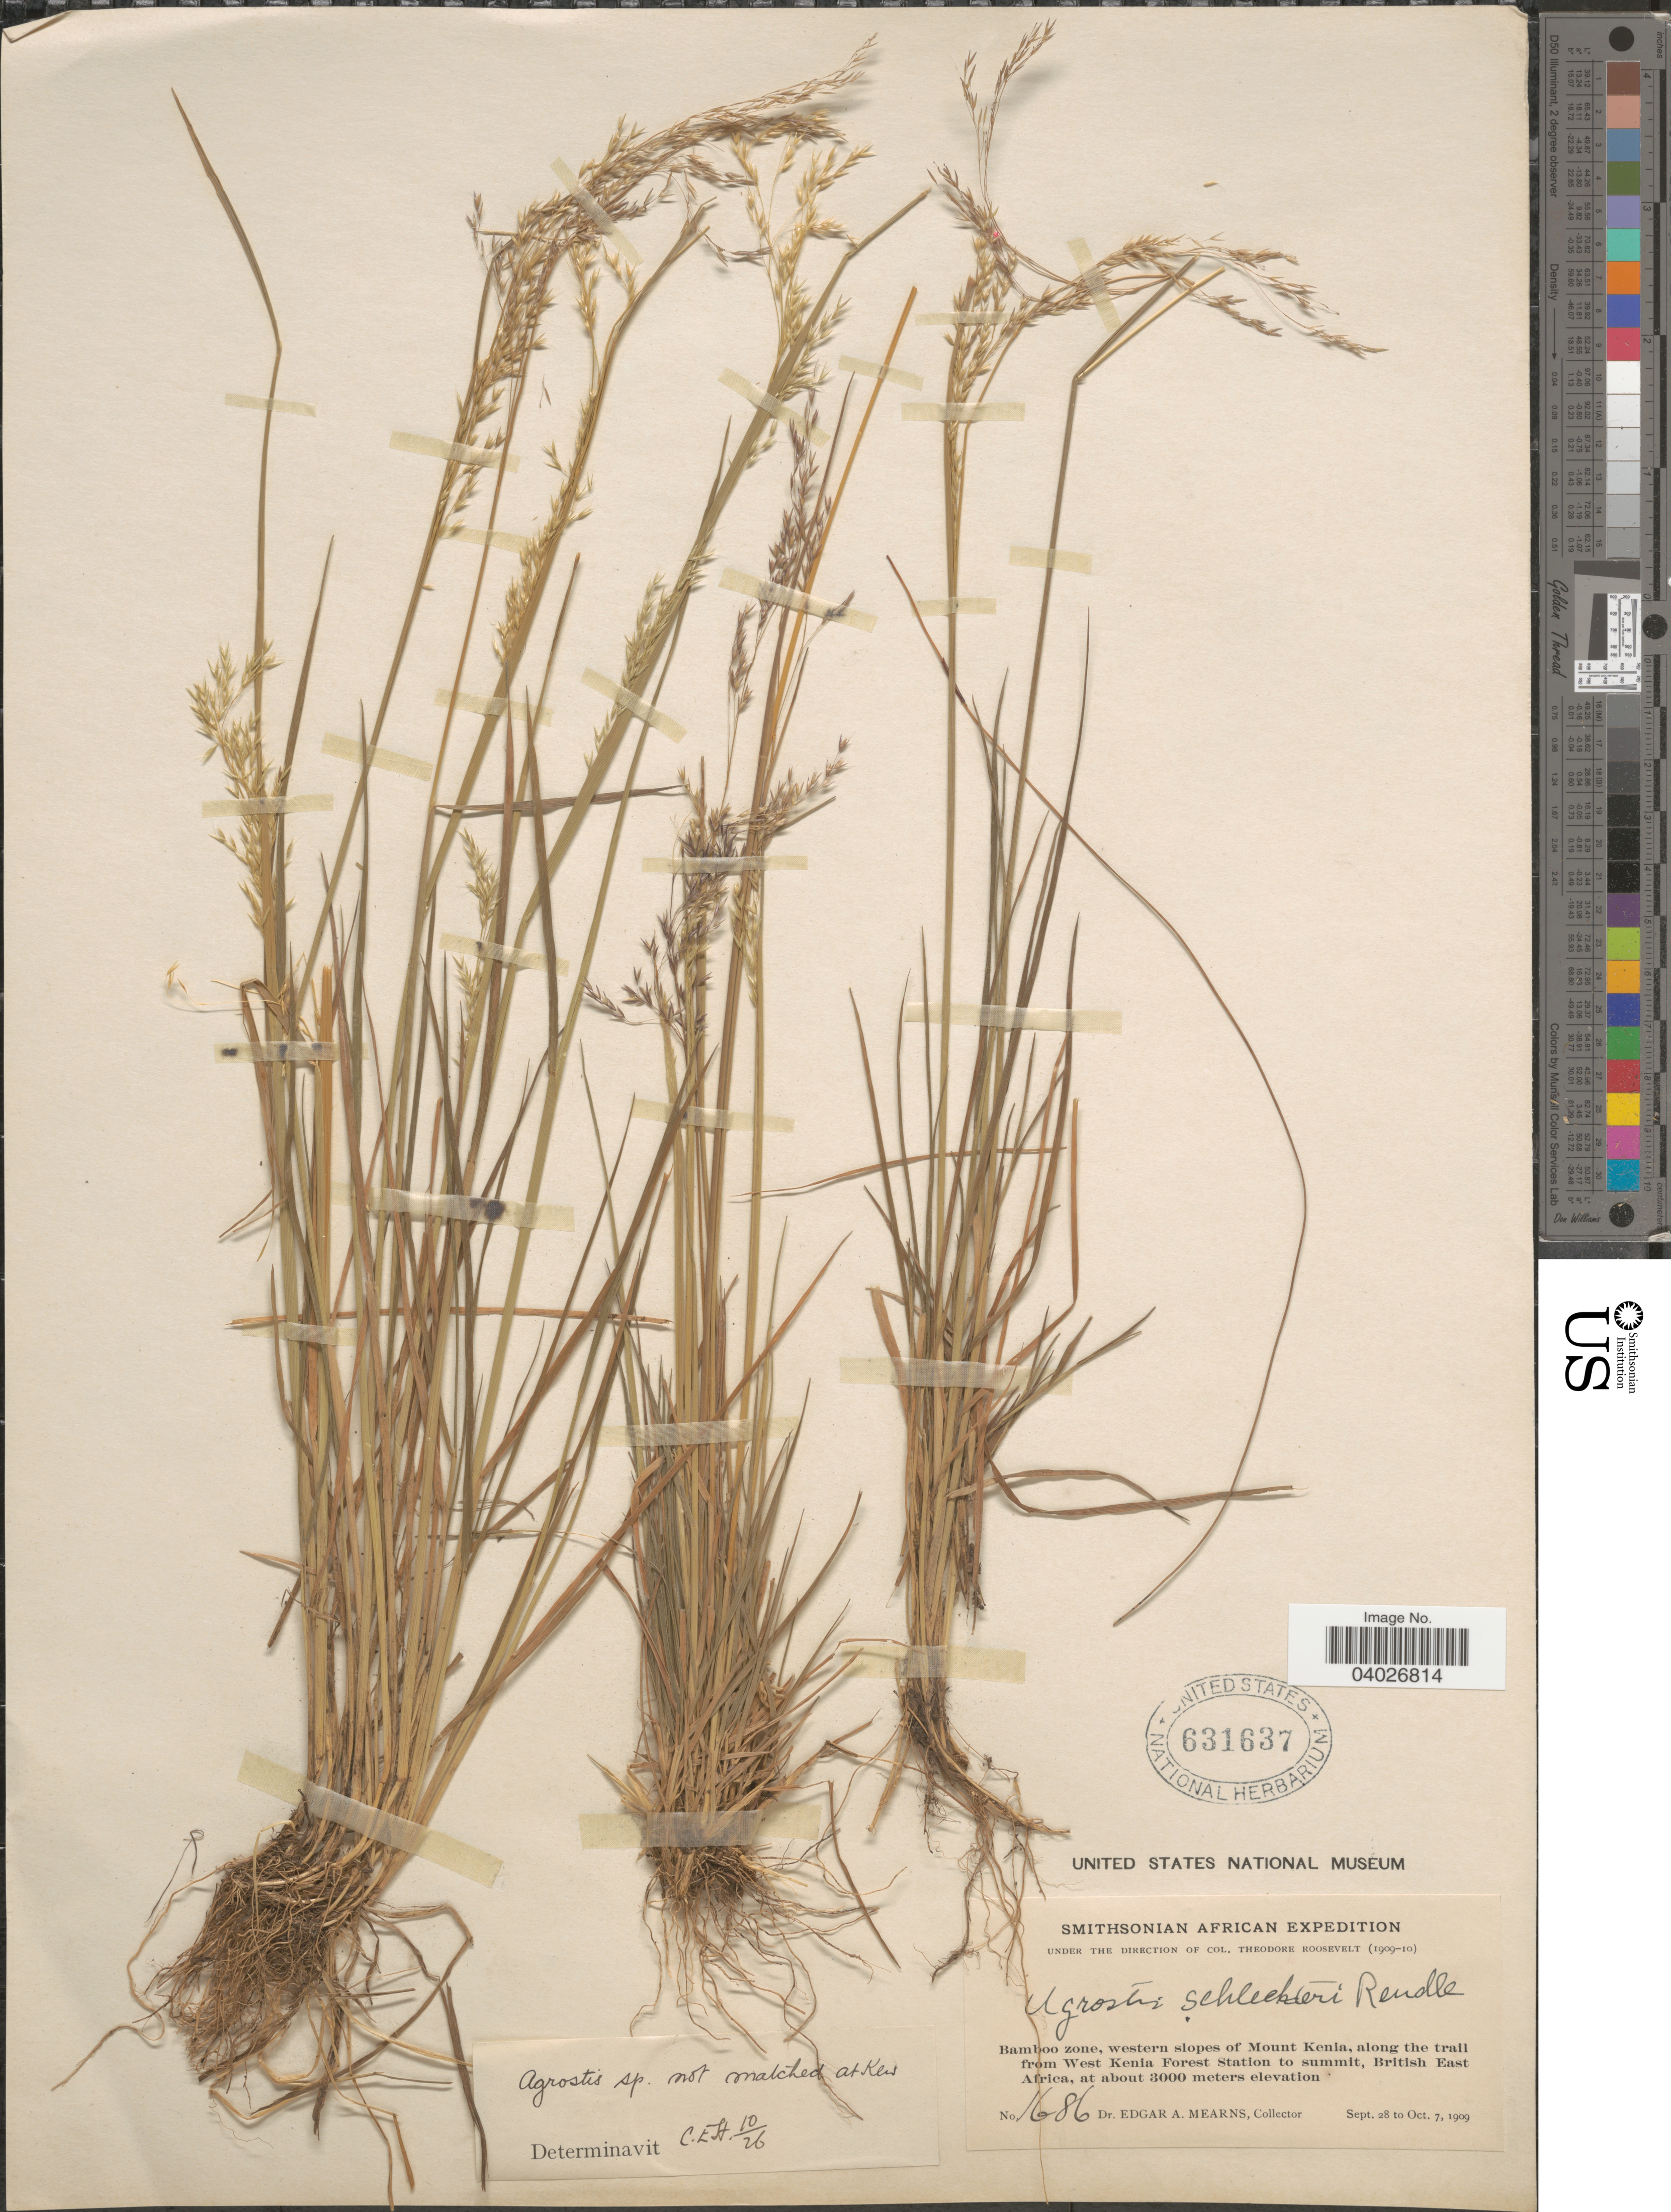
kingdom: Plantae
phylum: Tracheophyta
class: Liliopsida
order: Poales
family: Poaceae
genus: Agrostis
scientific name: Agrostis sp.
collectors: E. A. Mearns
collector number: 1686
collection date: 1909-09-28/1909-10-07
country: Kenya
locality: Bamboo zone, western slopes of Mount Kenia, along the trail from West Kenia Forest Station to summit, British East Africa.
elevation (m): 3000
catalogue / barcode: US 631637